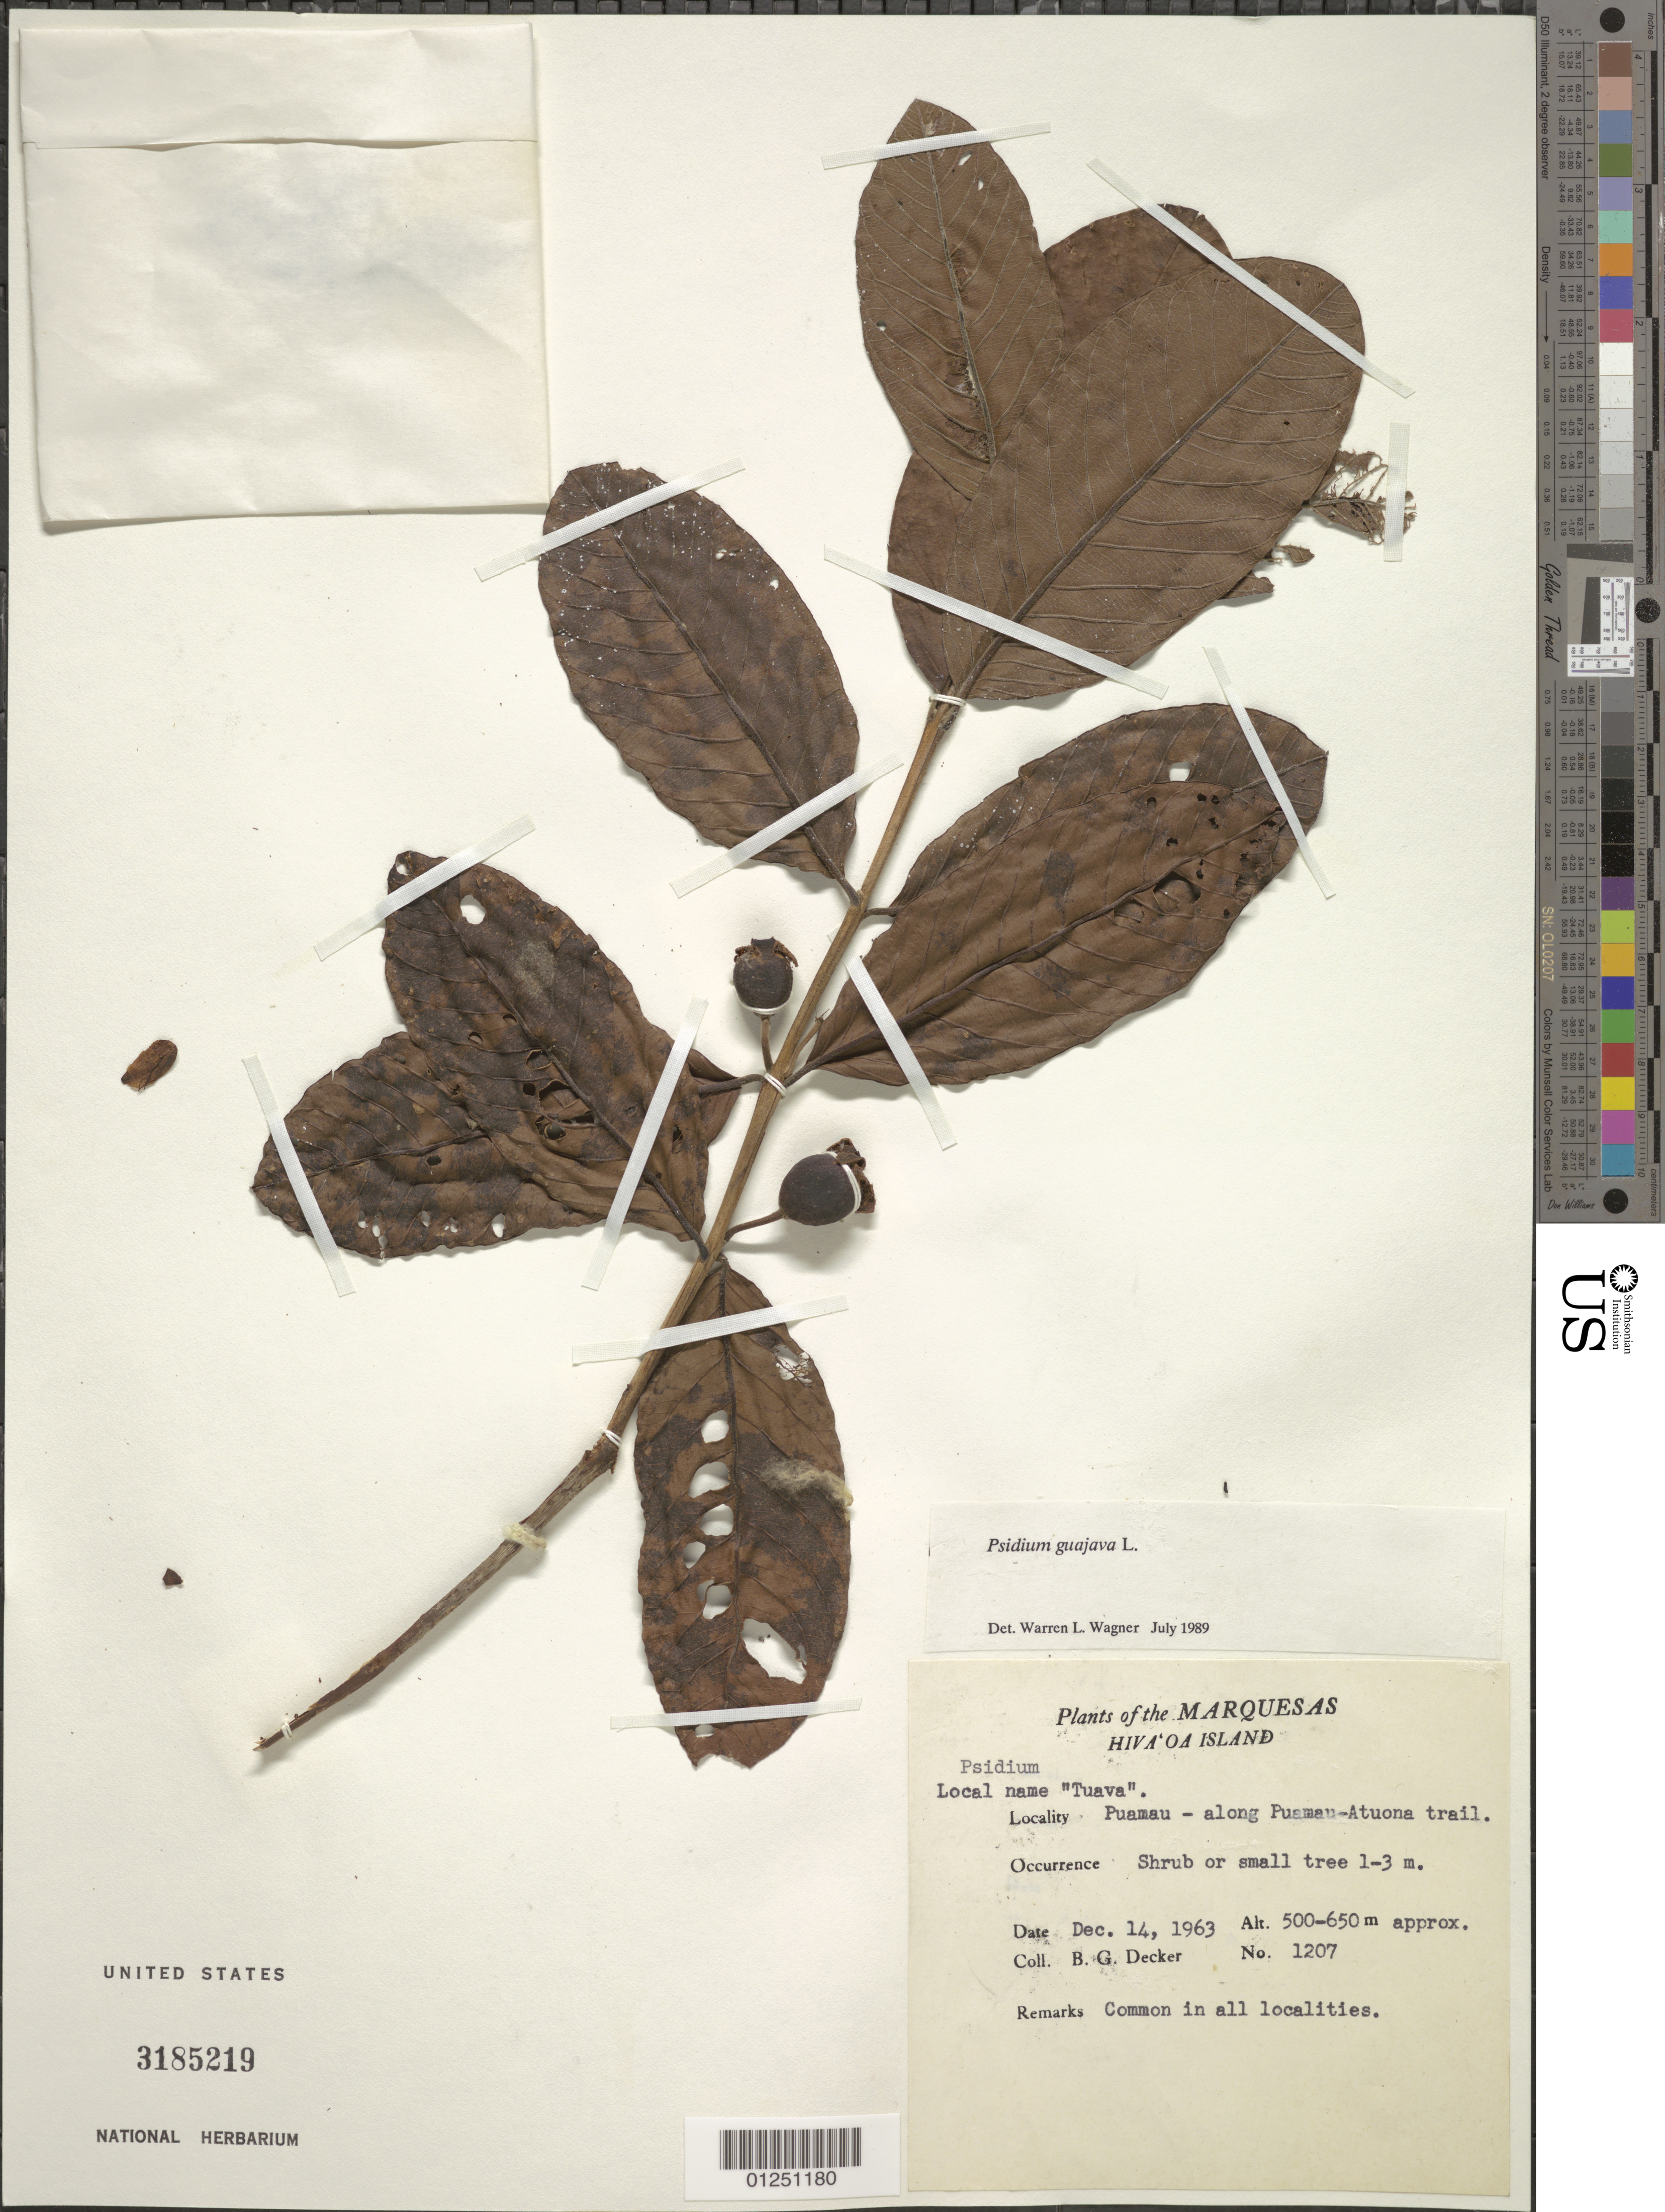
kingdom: Plantae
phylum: Tracheophyta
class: Magnoliopsida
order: Myrtales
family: Myrtaceae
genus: Psidium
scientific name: Psidium guajava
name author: L.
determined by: Wagner, W. L., (BOT), Smithsonian Institution - National Museum of Natural History (UNITED STATES)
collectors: B. G. Decker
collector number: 1207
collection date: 1963-02-14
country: French Polynesia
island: Hiva Oa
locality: Puamau, along Puamau-Atuona Trail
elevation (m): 500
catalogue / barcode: US 3185219